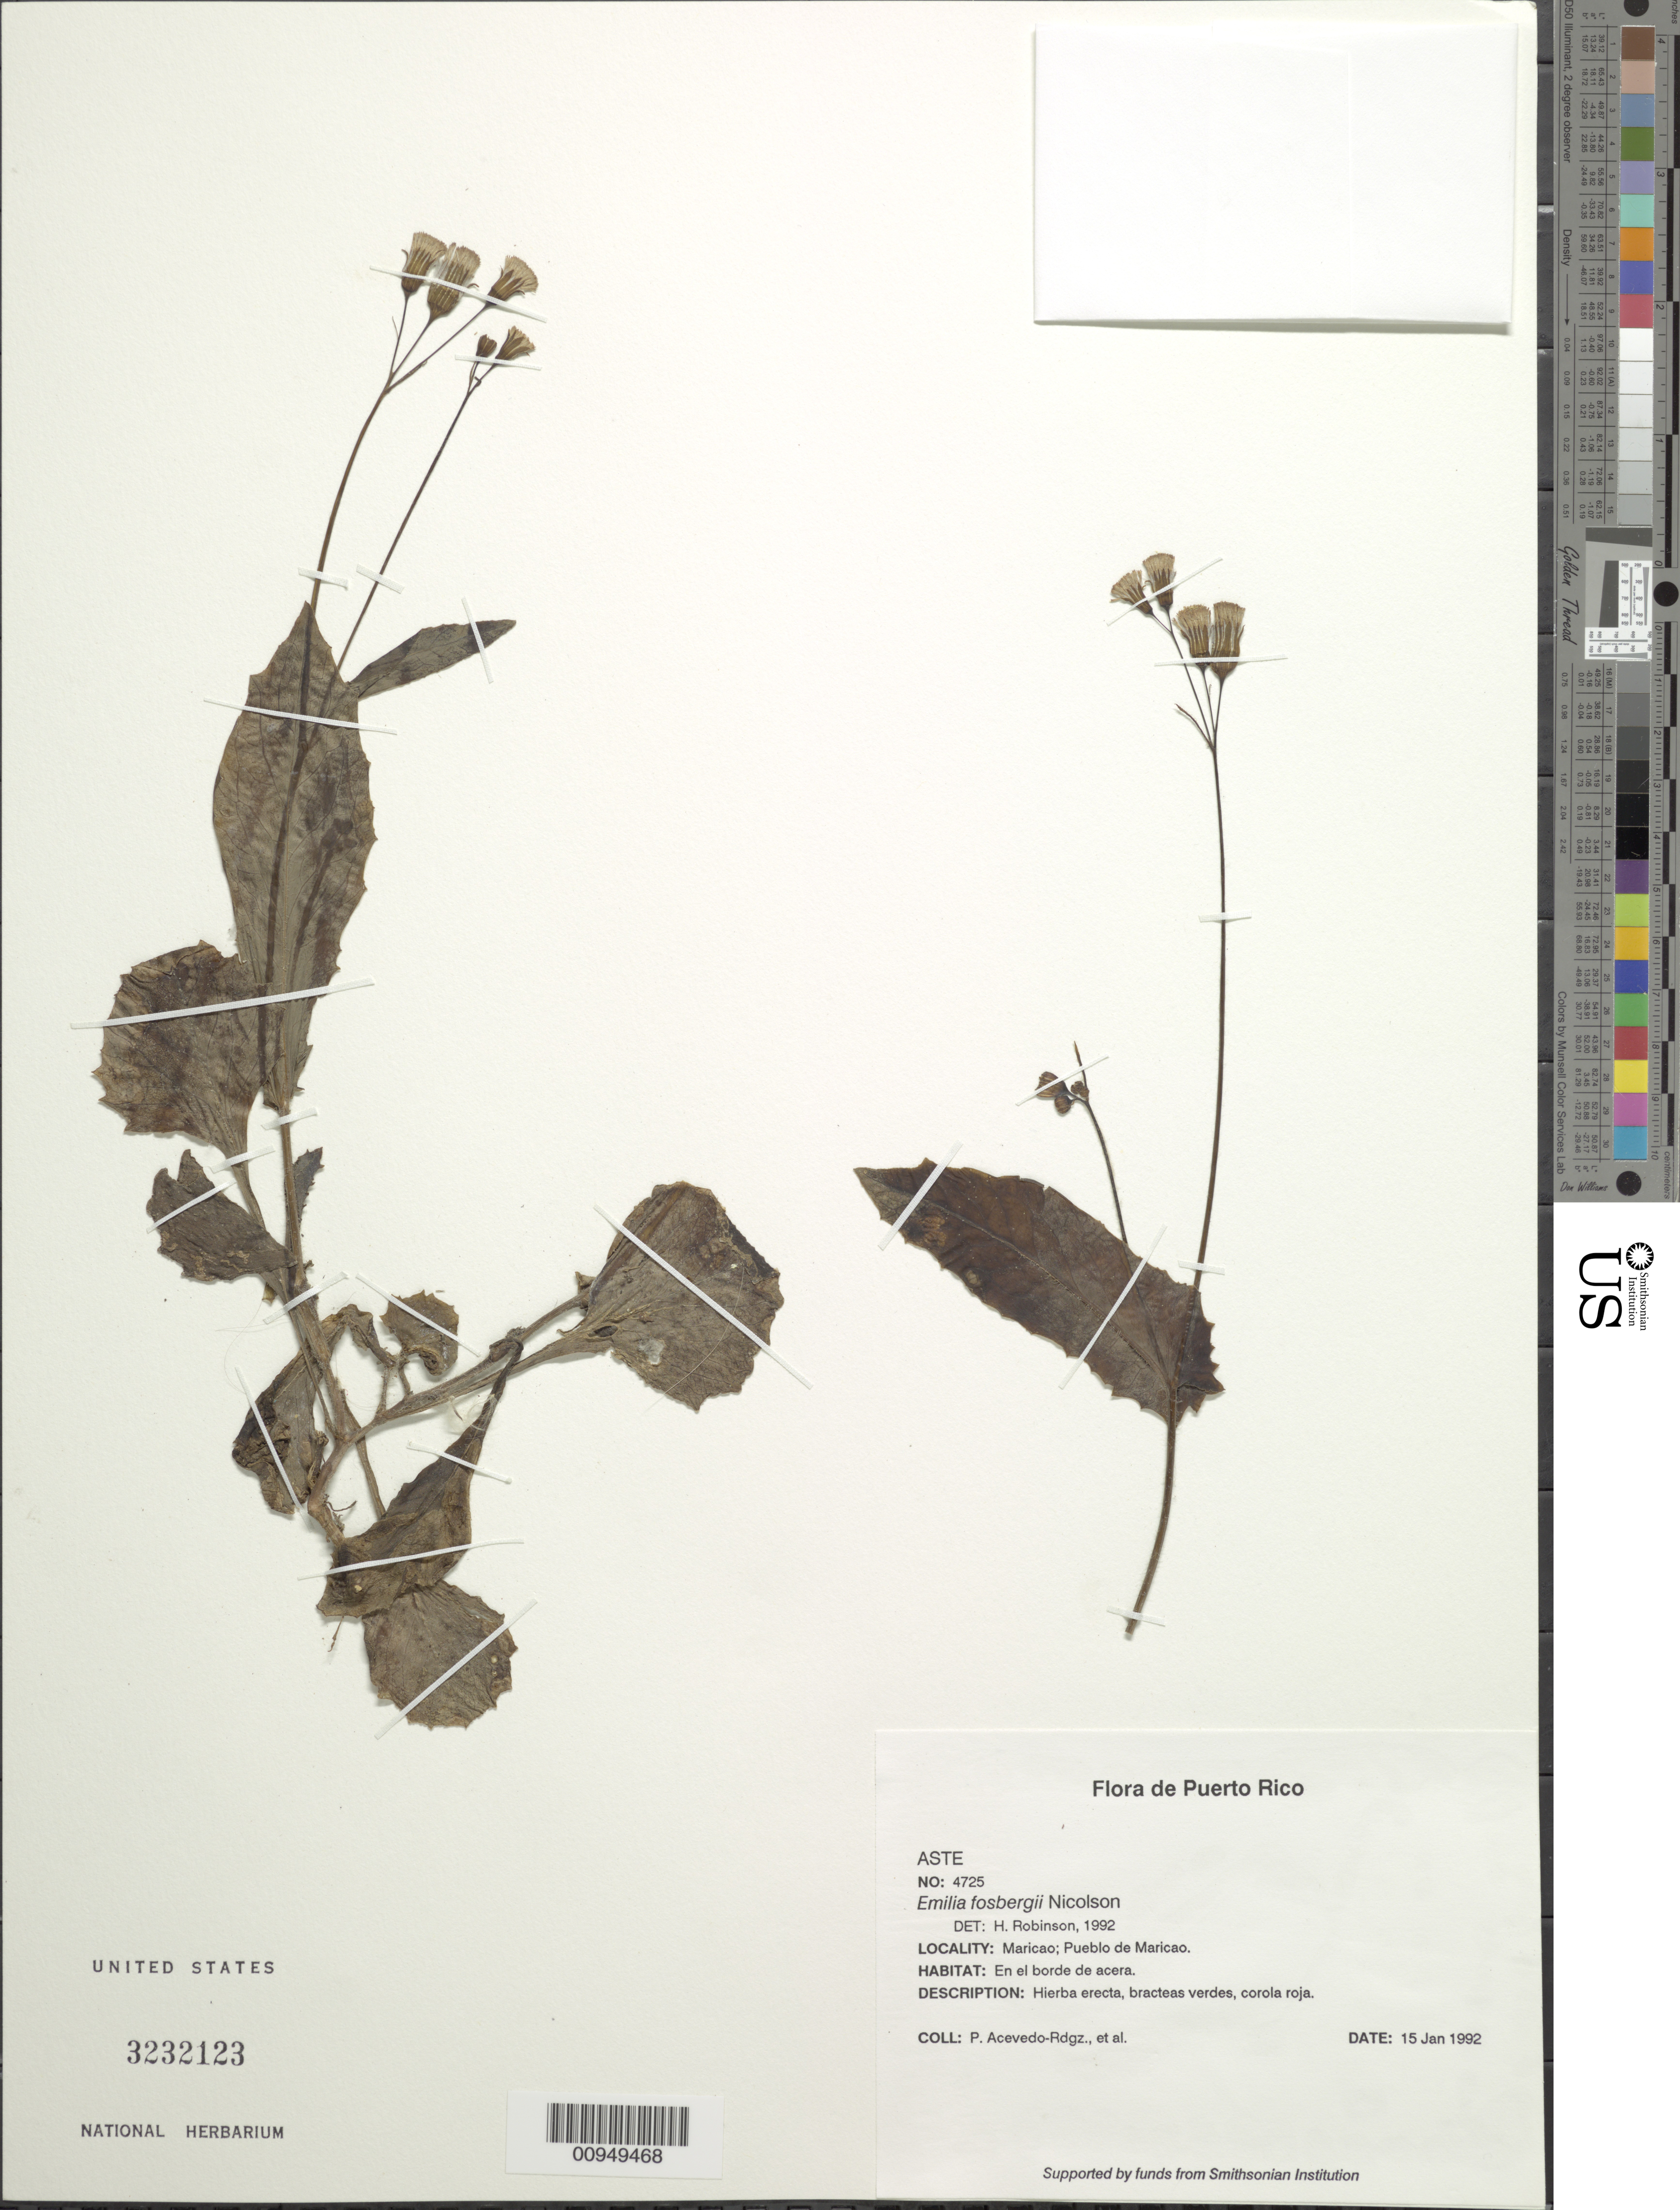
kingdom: Plantae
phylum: Tracheophyta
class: Magnoliopsida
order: Asterales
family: Asteraceae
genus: Emilia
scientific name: Emilia fosbergii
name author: Nicolson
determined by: Robinson, Harold E., (US)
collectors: P. Acevedo-Rodr.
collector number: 4725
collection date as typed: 15 Jan 1992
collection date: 1992-01-15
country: Puerto Rico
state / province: Maricao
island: Puerto Rico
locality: Maricao, Pueblo de Maricao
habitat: En el borde de acera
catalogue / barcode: US 3232123